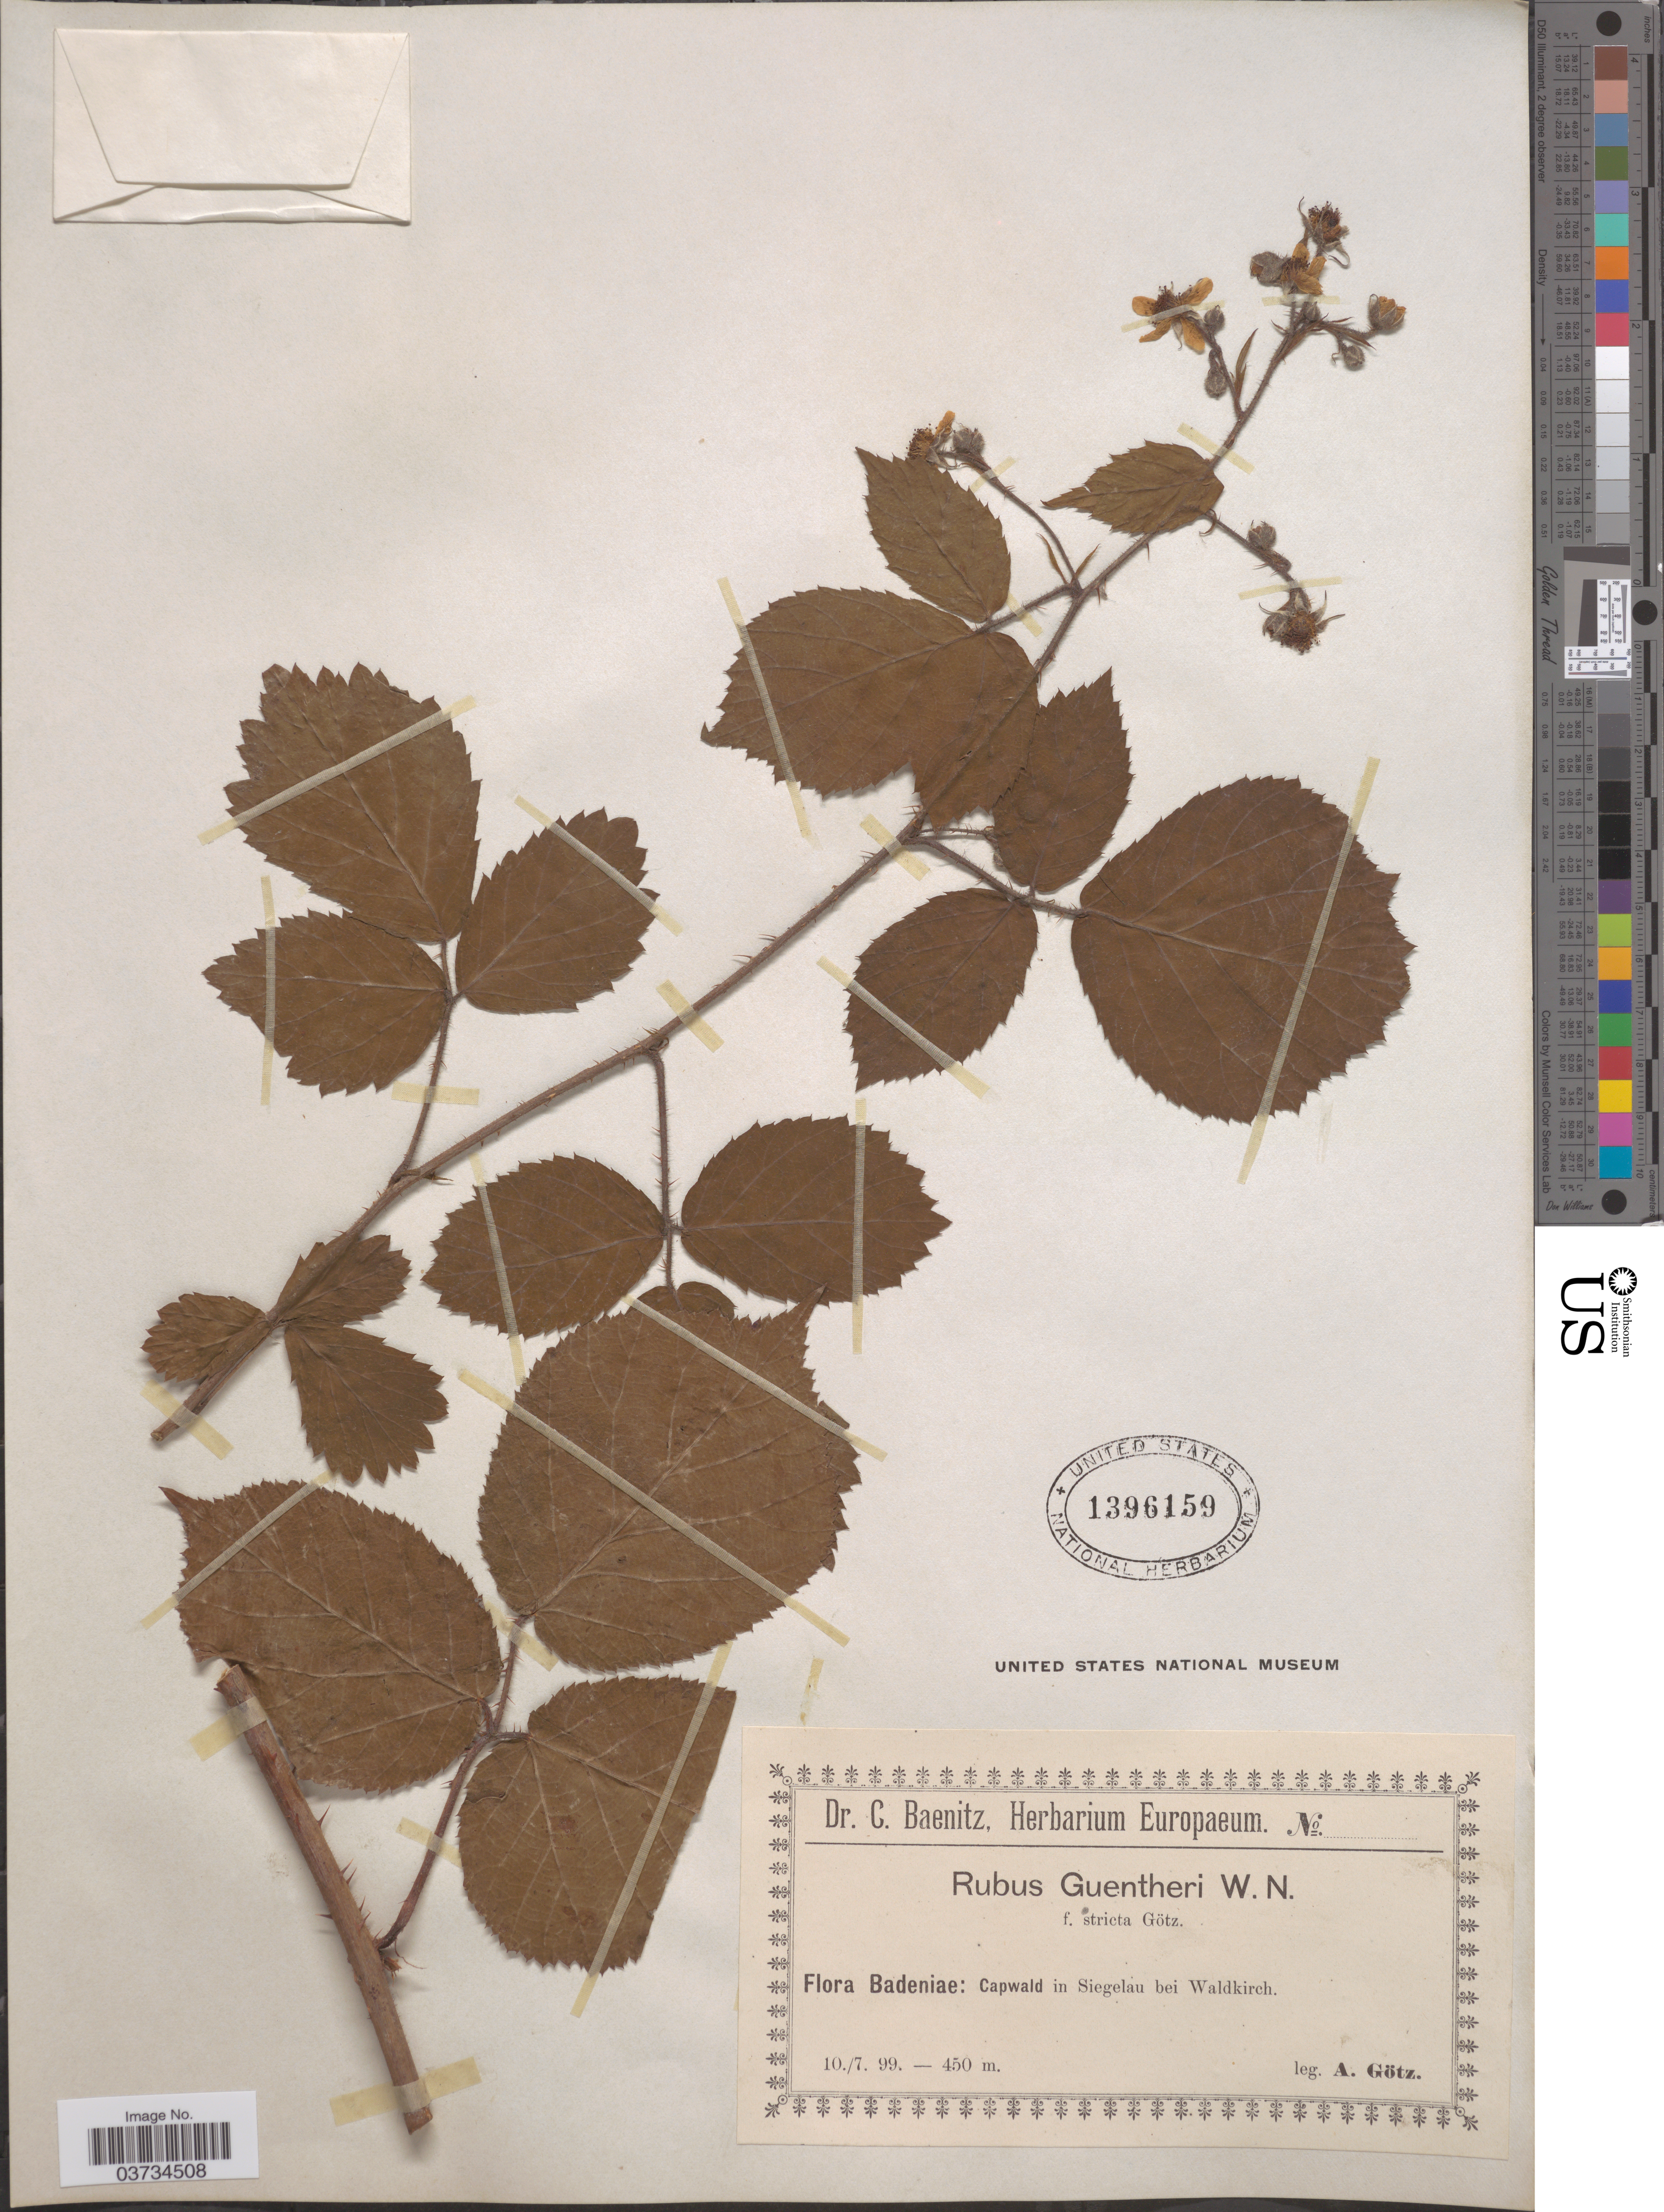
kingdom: Plantae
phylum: Tracheophyta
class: Magnoliopsida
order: Rosales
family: Rosaceae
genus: Rubus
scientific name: Rubus guntheri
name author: Weihe & Nees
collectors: A. Götz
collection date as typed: Transcribed d/m/y: 10/7/99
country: Germany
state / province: Baden-Württemberg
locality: Badeniae: Capwald in Siegelau bei Waldkirch.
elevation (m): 450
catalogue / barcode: US 1396159